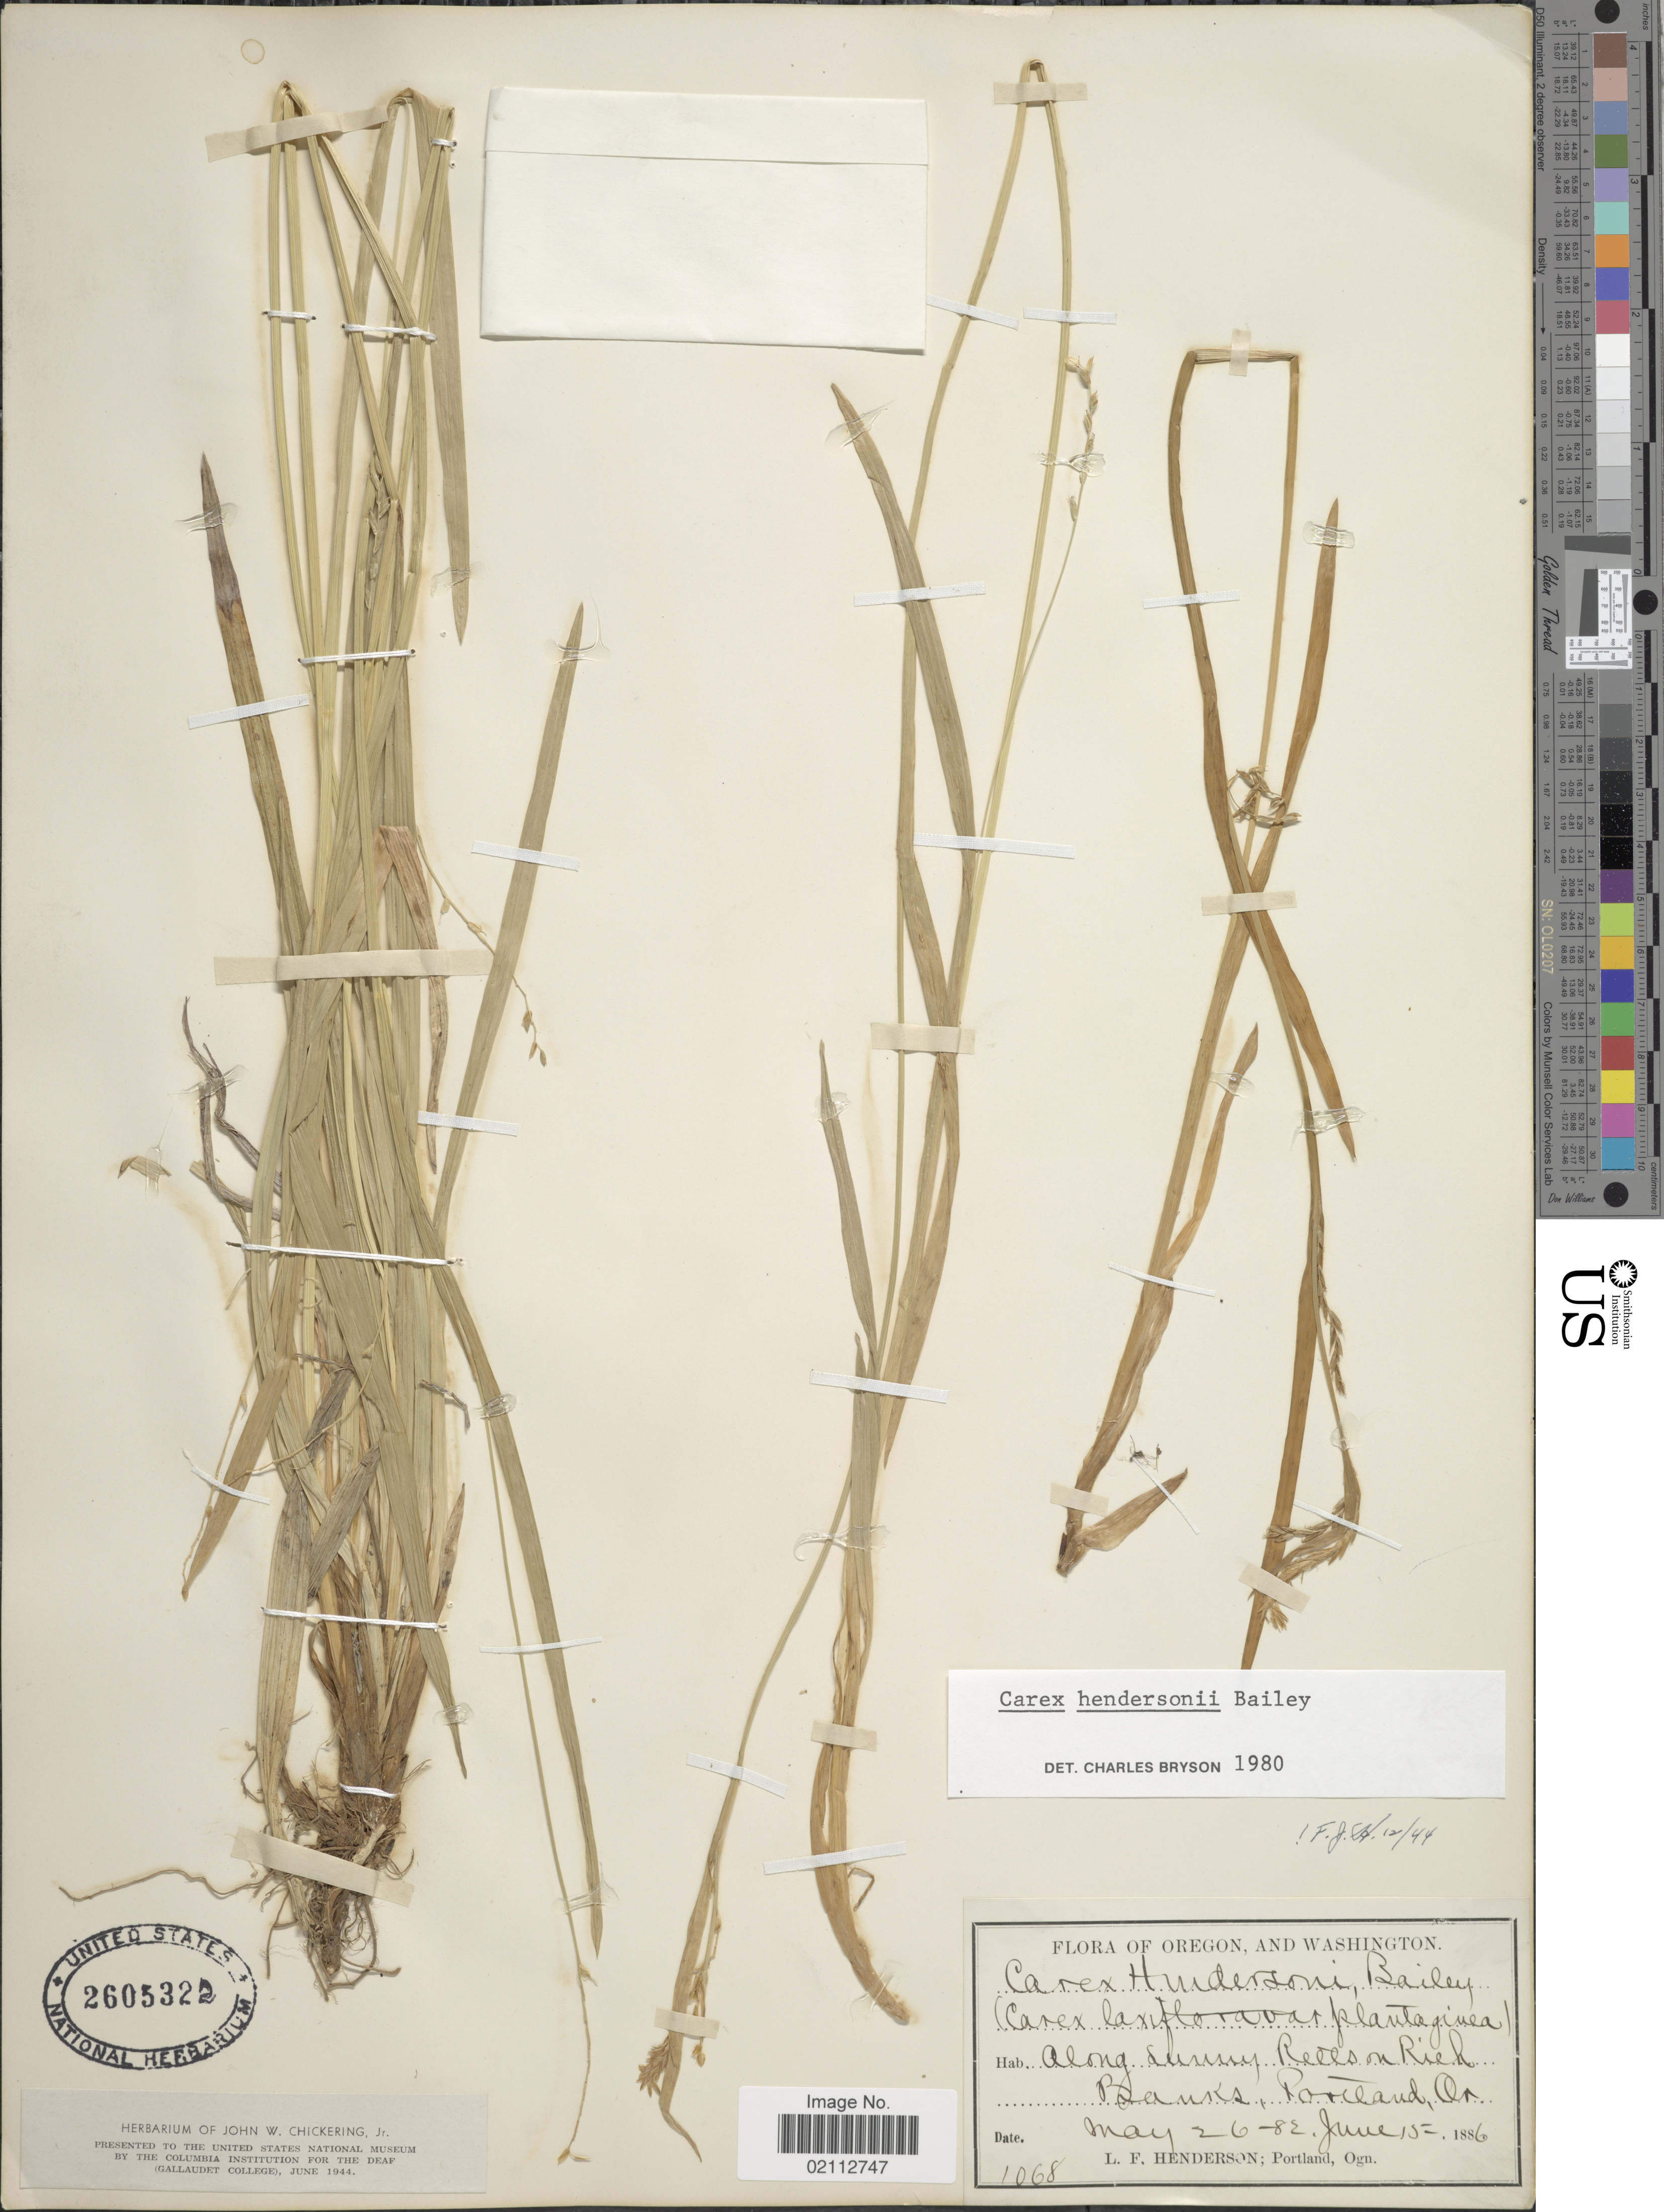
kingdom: Plantae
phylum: Tracheophyta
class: Liliopsida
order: Poales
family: Cyperaceae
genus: Carex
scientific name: Carex hendersonii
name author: L.H. Bailey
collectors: L. Henderson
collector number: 1068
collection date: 1882-05-26/1886-06-15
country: United States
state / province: Oregon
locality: Portland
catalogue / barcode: US 2605322